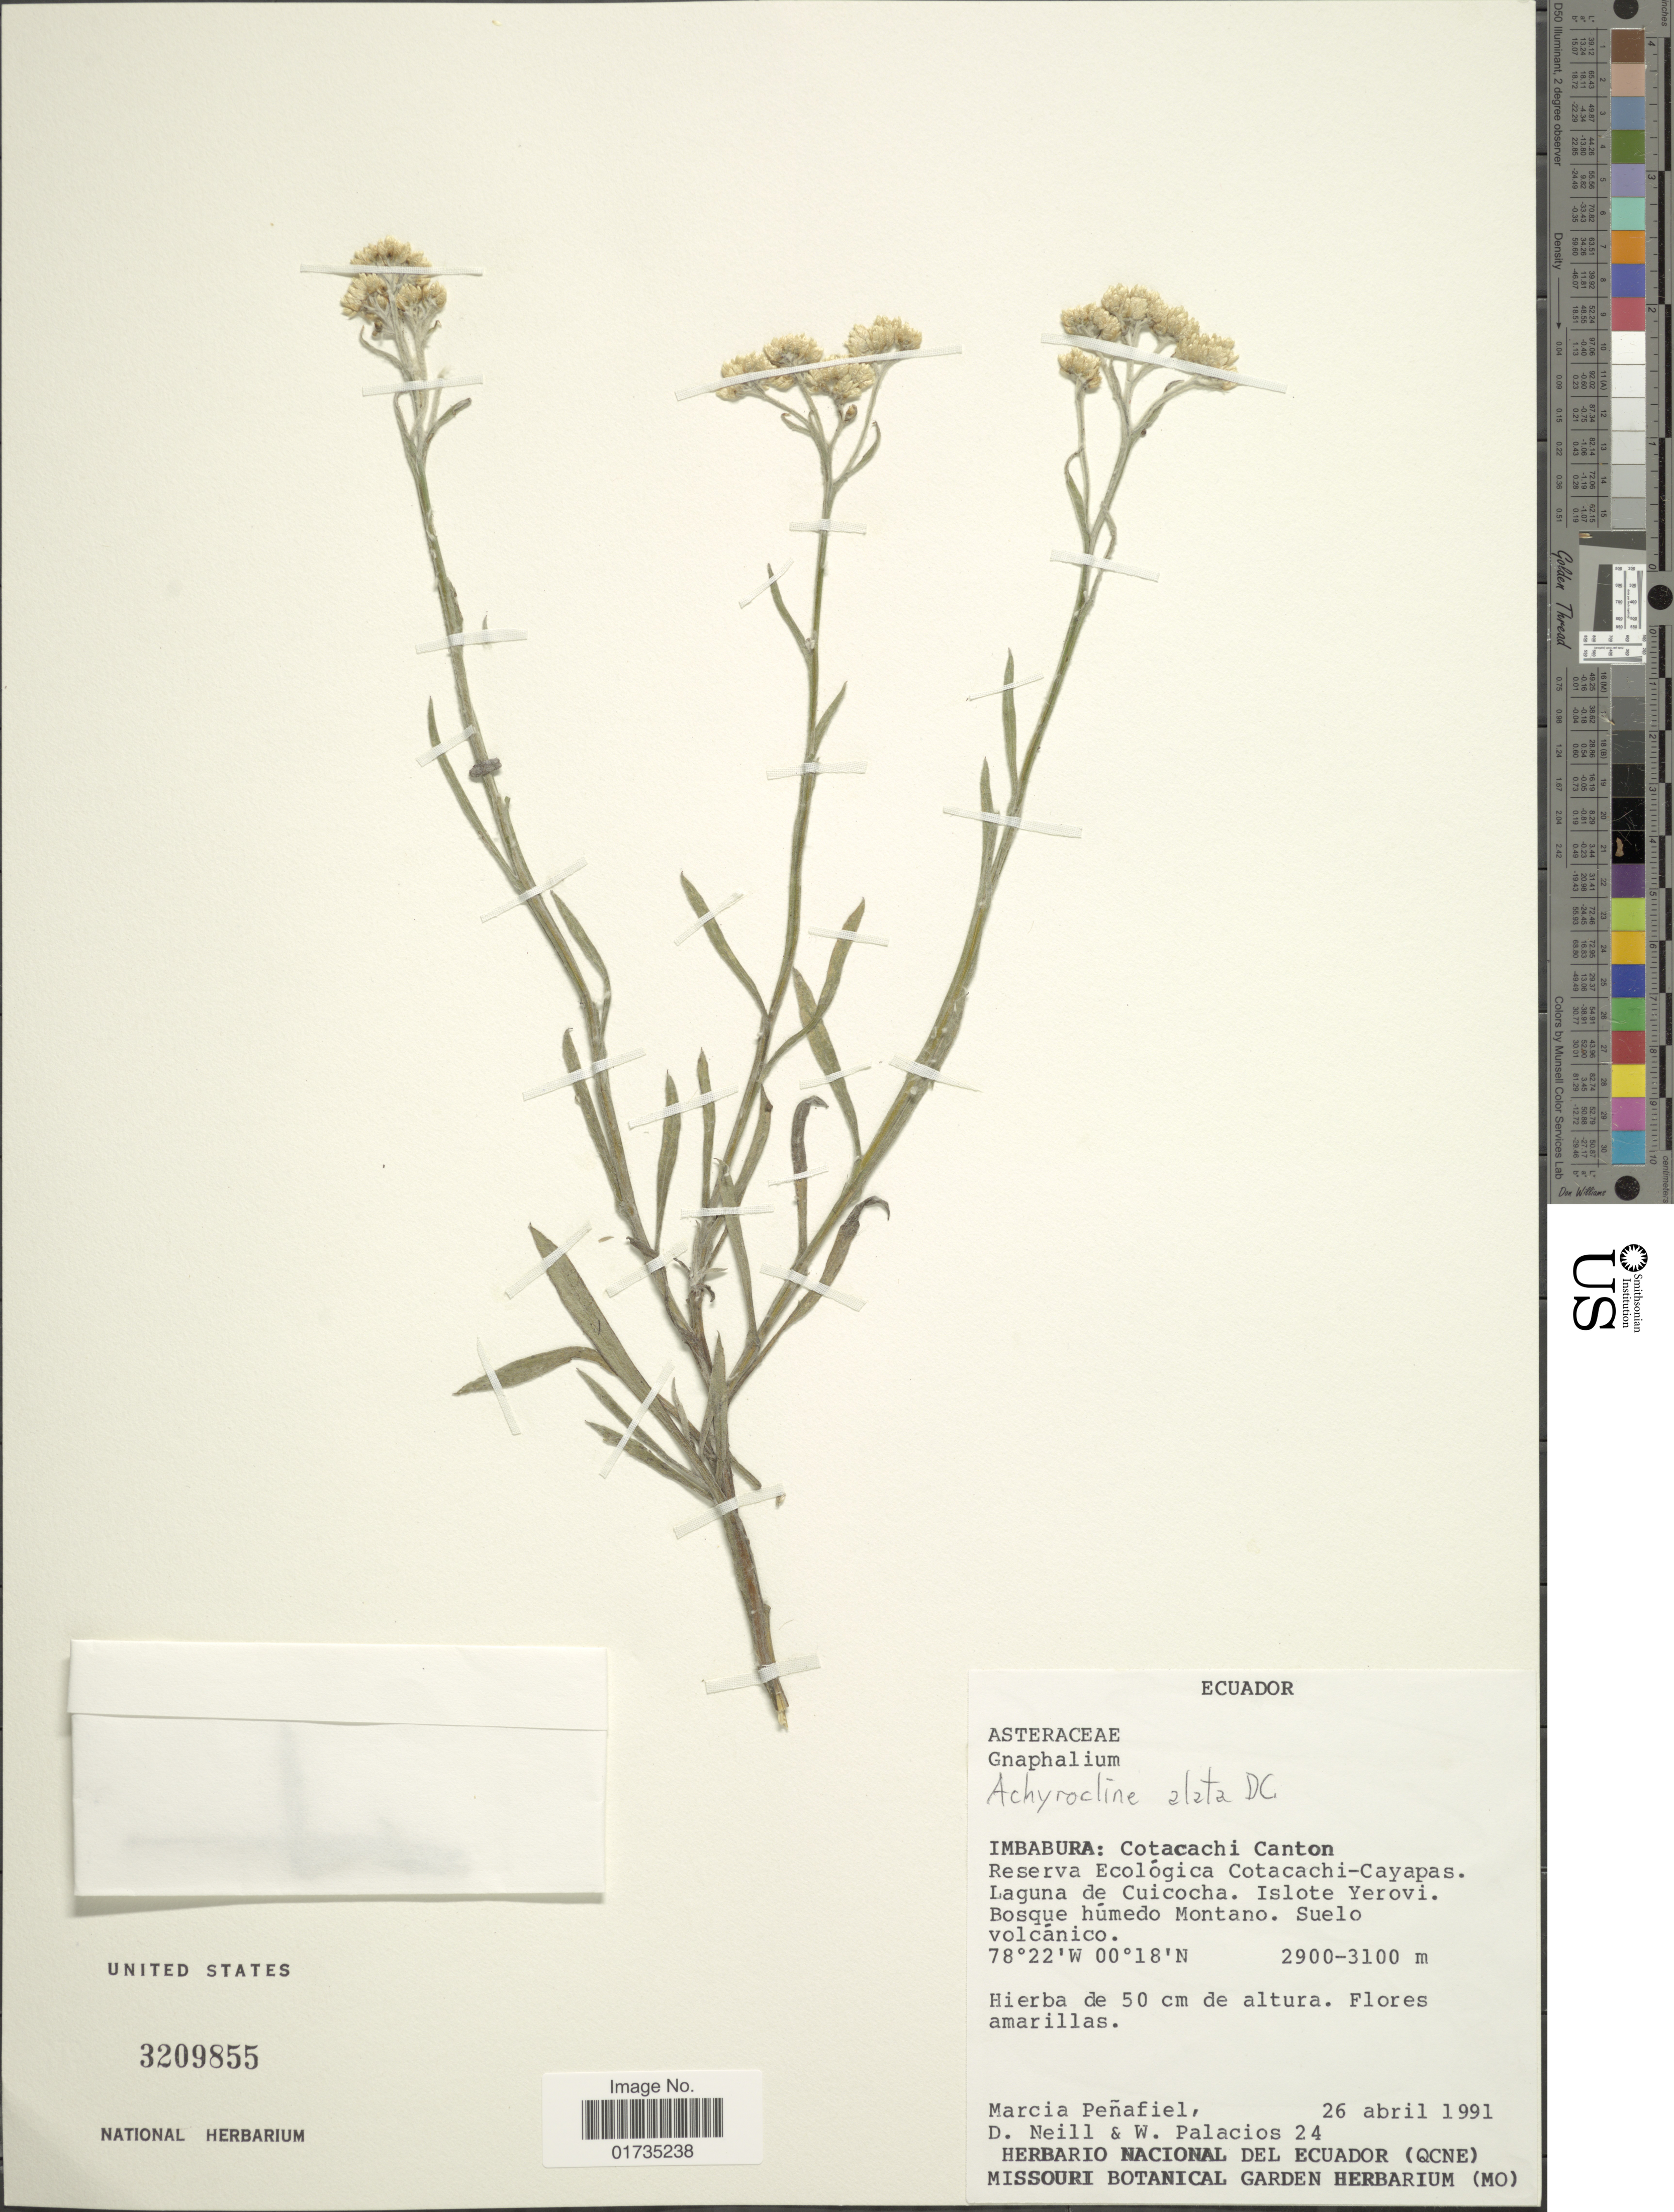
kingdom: Plantae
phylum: Tracheophyta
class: Magnoliopsida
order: Asterales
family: Asteraceae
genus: Achyrocline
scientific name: Achyrocline alata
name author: (Kunth) DC.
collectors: M. Penafiel, D. Neill & W. Palacios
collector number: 24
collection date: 1991-04-26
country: Ecuador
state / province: Imbabura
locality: Ecuador. Imbabura: Cotacachi Canton. Reserva Ecologica Cotacachi-Cayapas. Laguna de Cuicocha. islote Yerovi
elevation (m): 2900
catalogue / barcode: US 320855